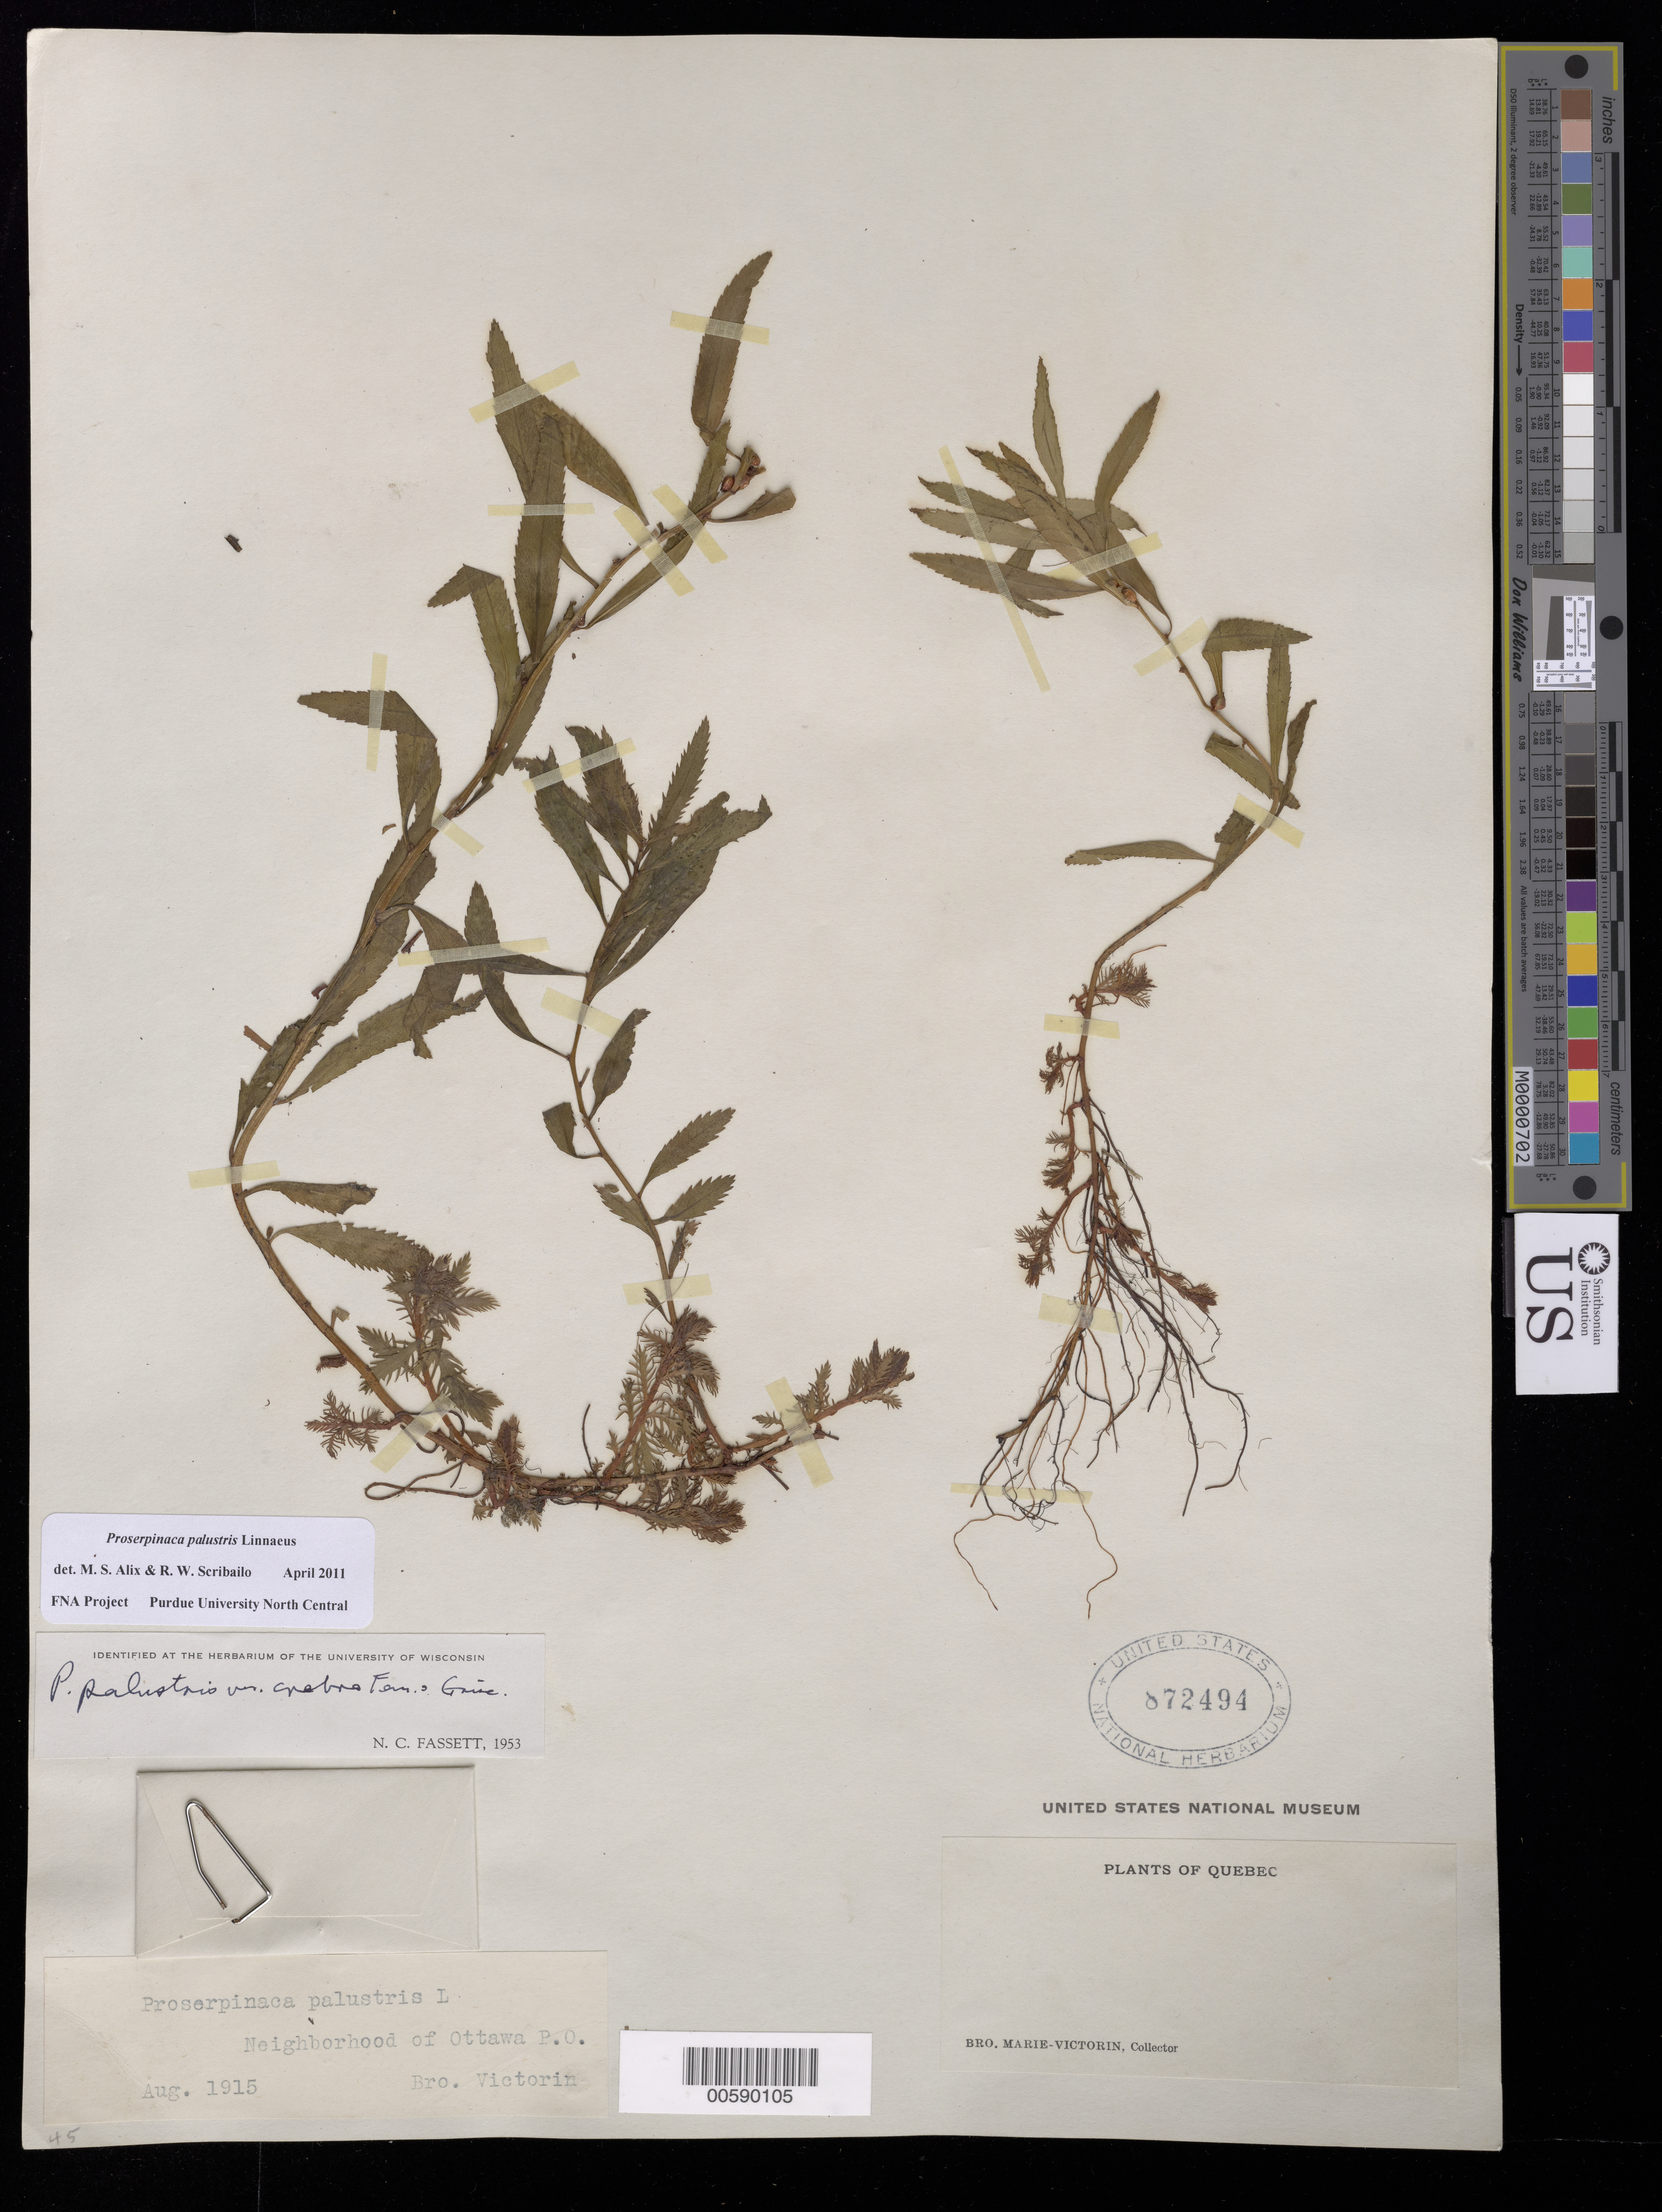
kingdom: Plantae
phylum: Tracheophyta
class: Magnoliopsida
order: Saxifragales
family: Haloragaceae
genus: Proserpinaca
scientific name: Proserpinaca palustris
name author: L.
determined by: Scribailo, R. W.; Alix, M. S.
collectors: Fr. Marie-Victorin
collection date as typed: Aug 1915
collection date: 1915-08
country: Canada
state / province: Quebec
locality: Ottawa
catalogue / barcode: US 872494